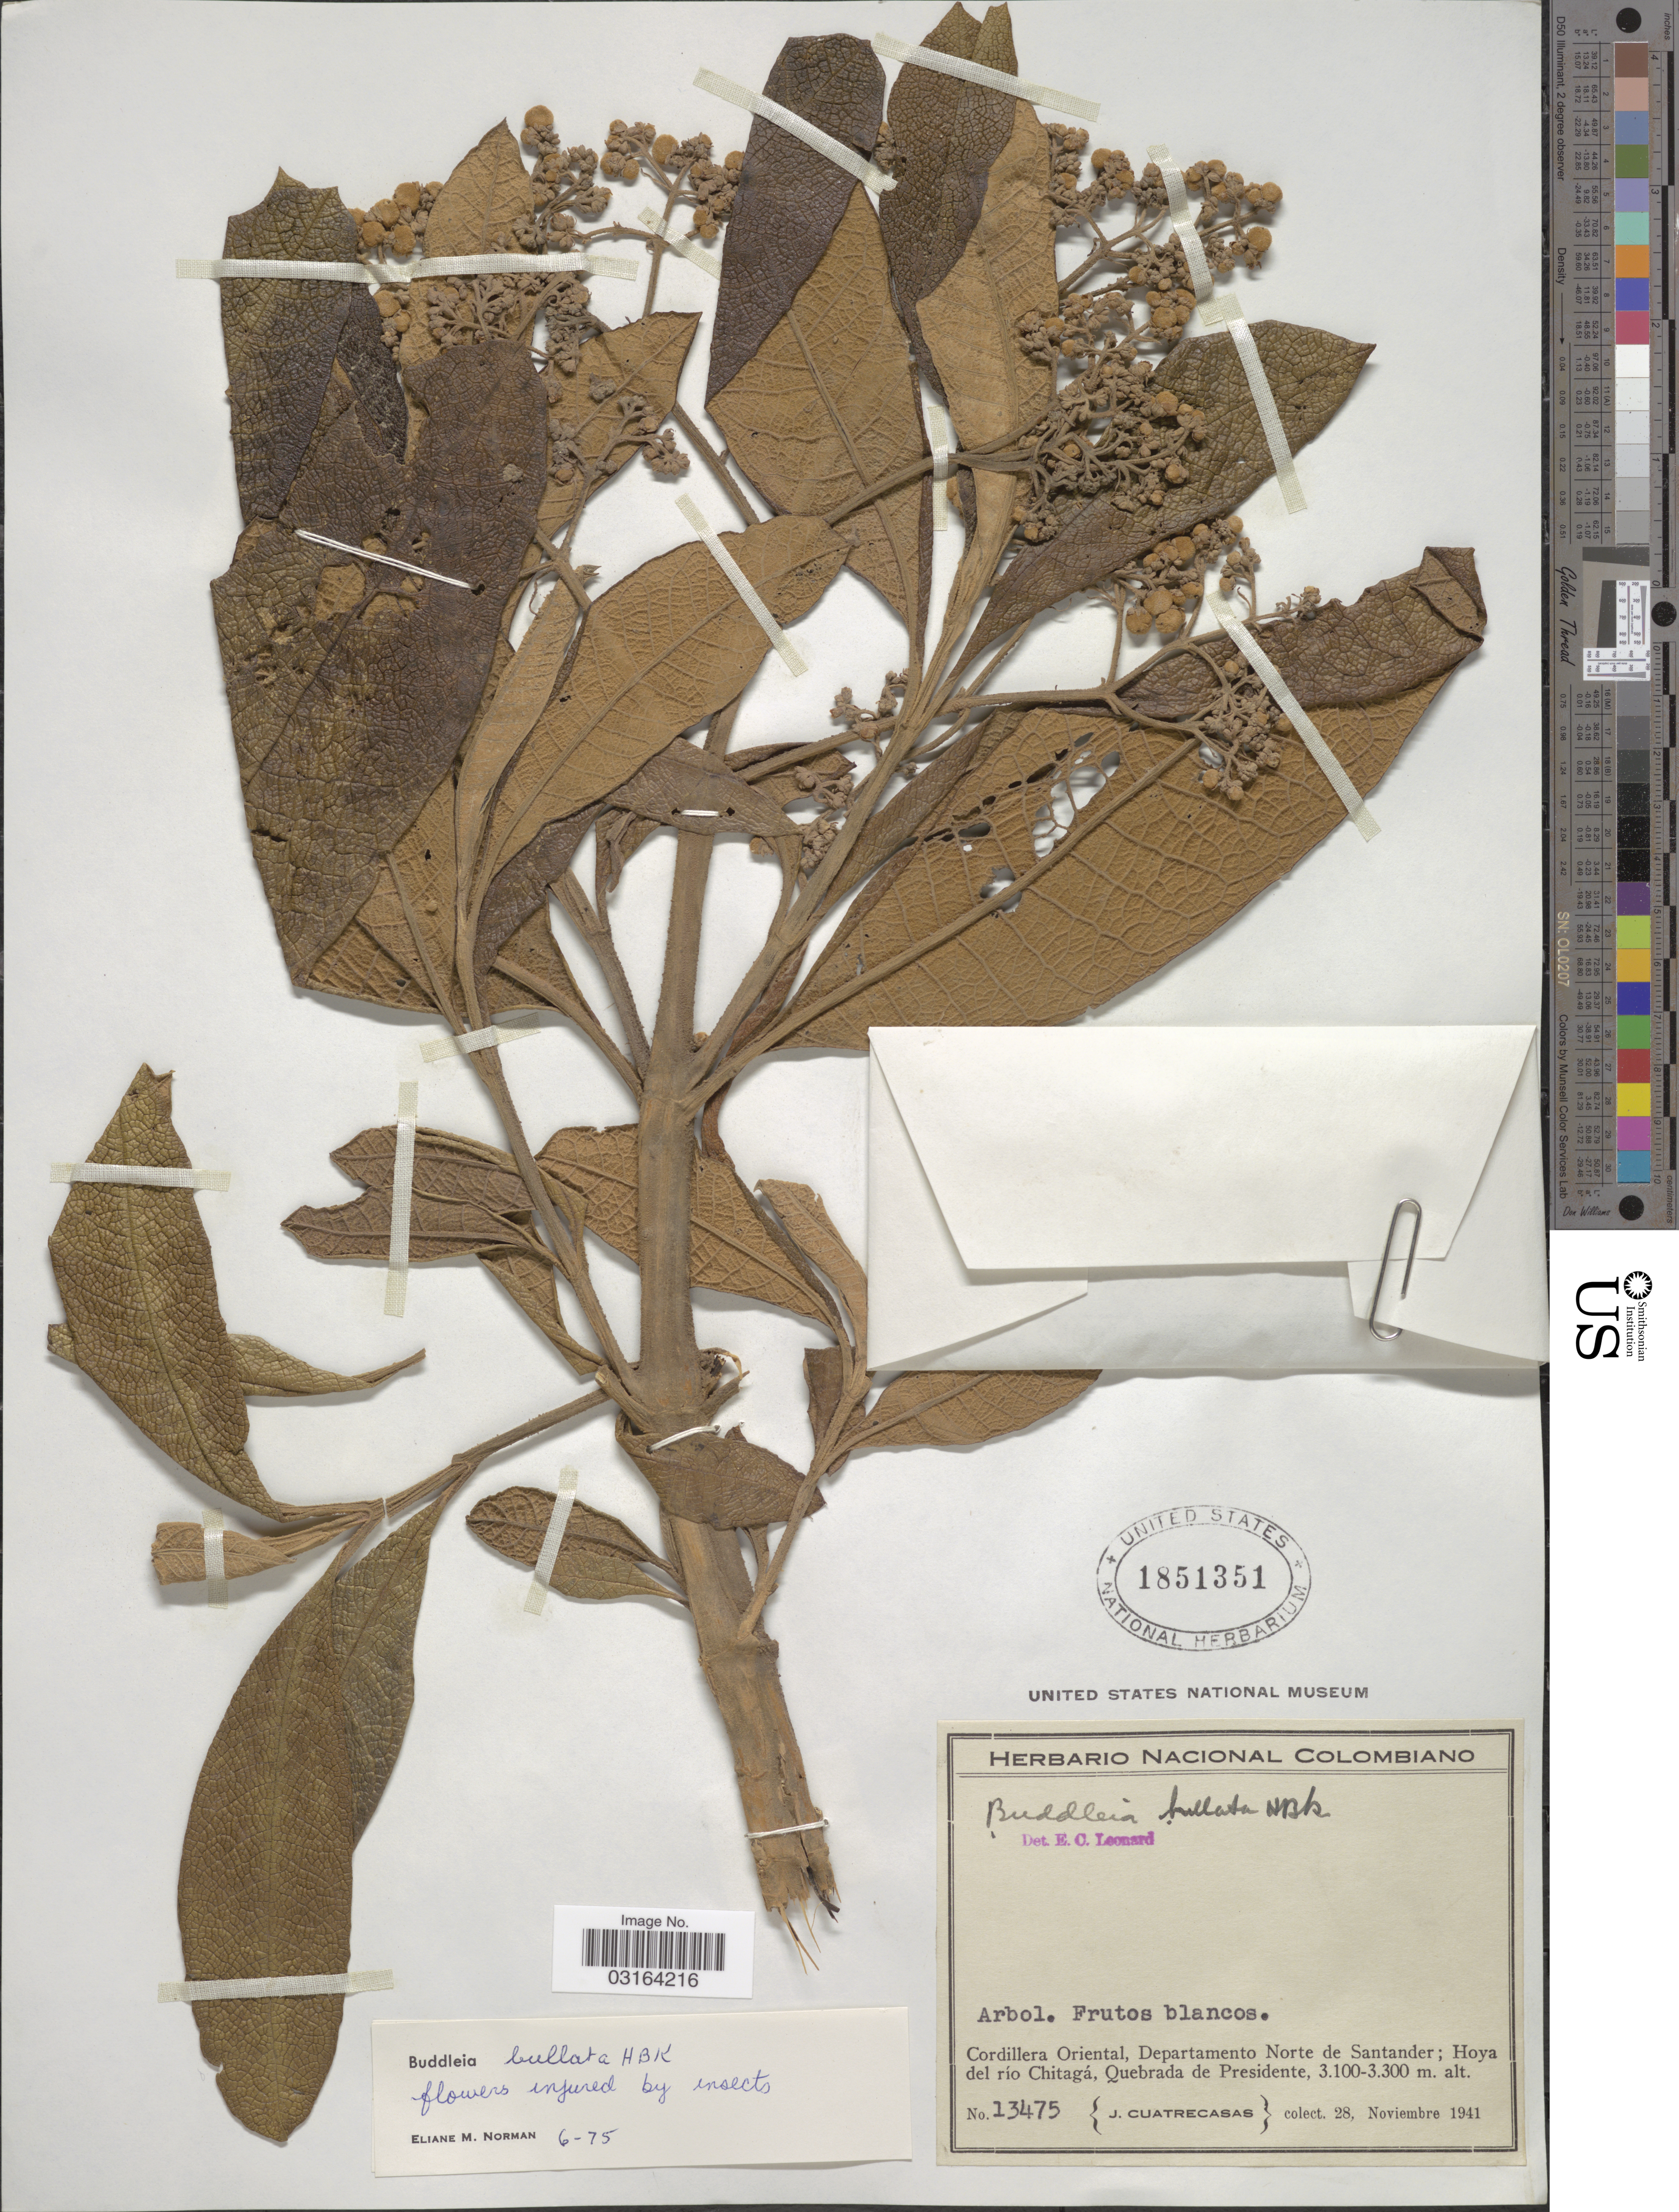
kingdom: Plantae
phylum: Tracheophyta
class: Magnoliopsida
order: Lamiales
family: Scrophulariaceae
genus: Buddleja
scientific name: Buddleja bullata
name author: Kunth in Humb. & et al.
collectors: J. Cuatrecasas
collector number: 13475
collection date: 1941-11-28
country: Colombia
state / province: Norte de Santander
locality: Cordillera Oriental, Departamento Norte de Santander; Hoya del río Chitagá, Quebrada de Presidente.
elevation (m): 3100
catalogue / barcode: US 1851351